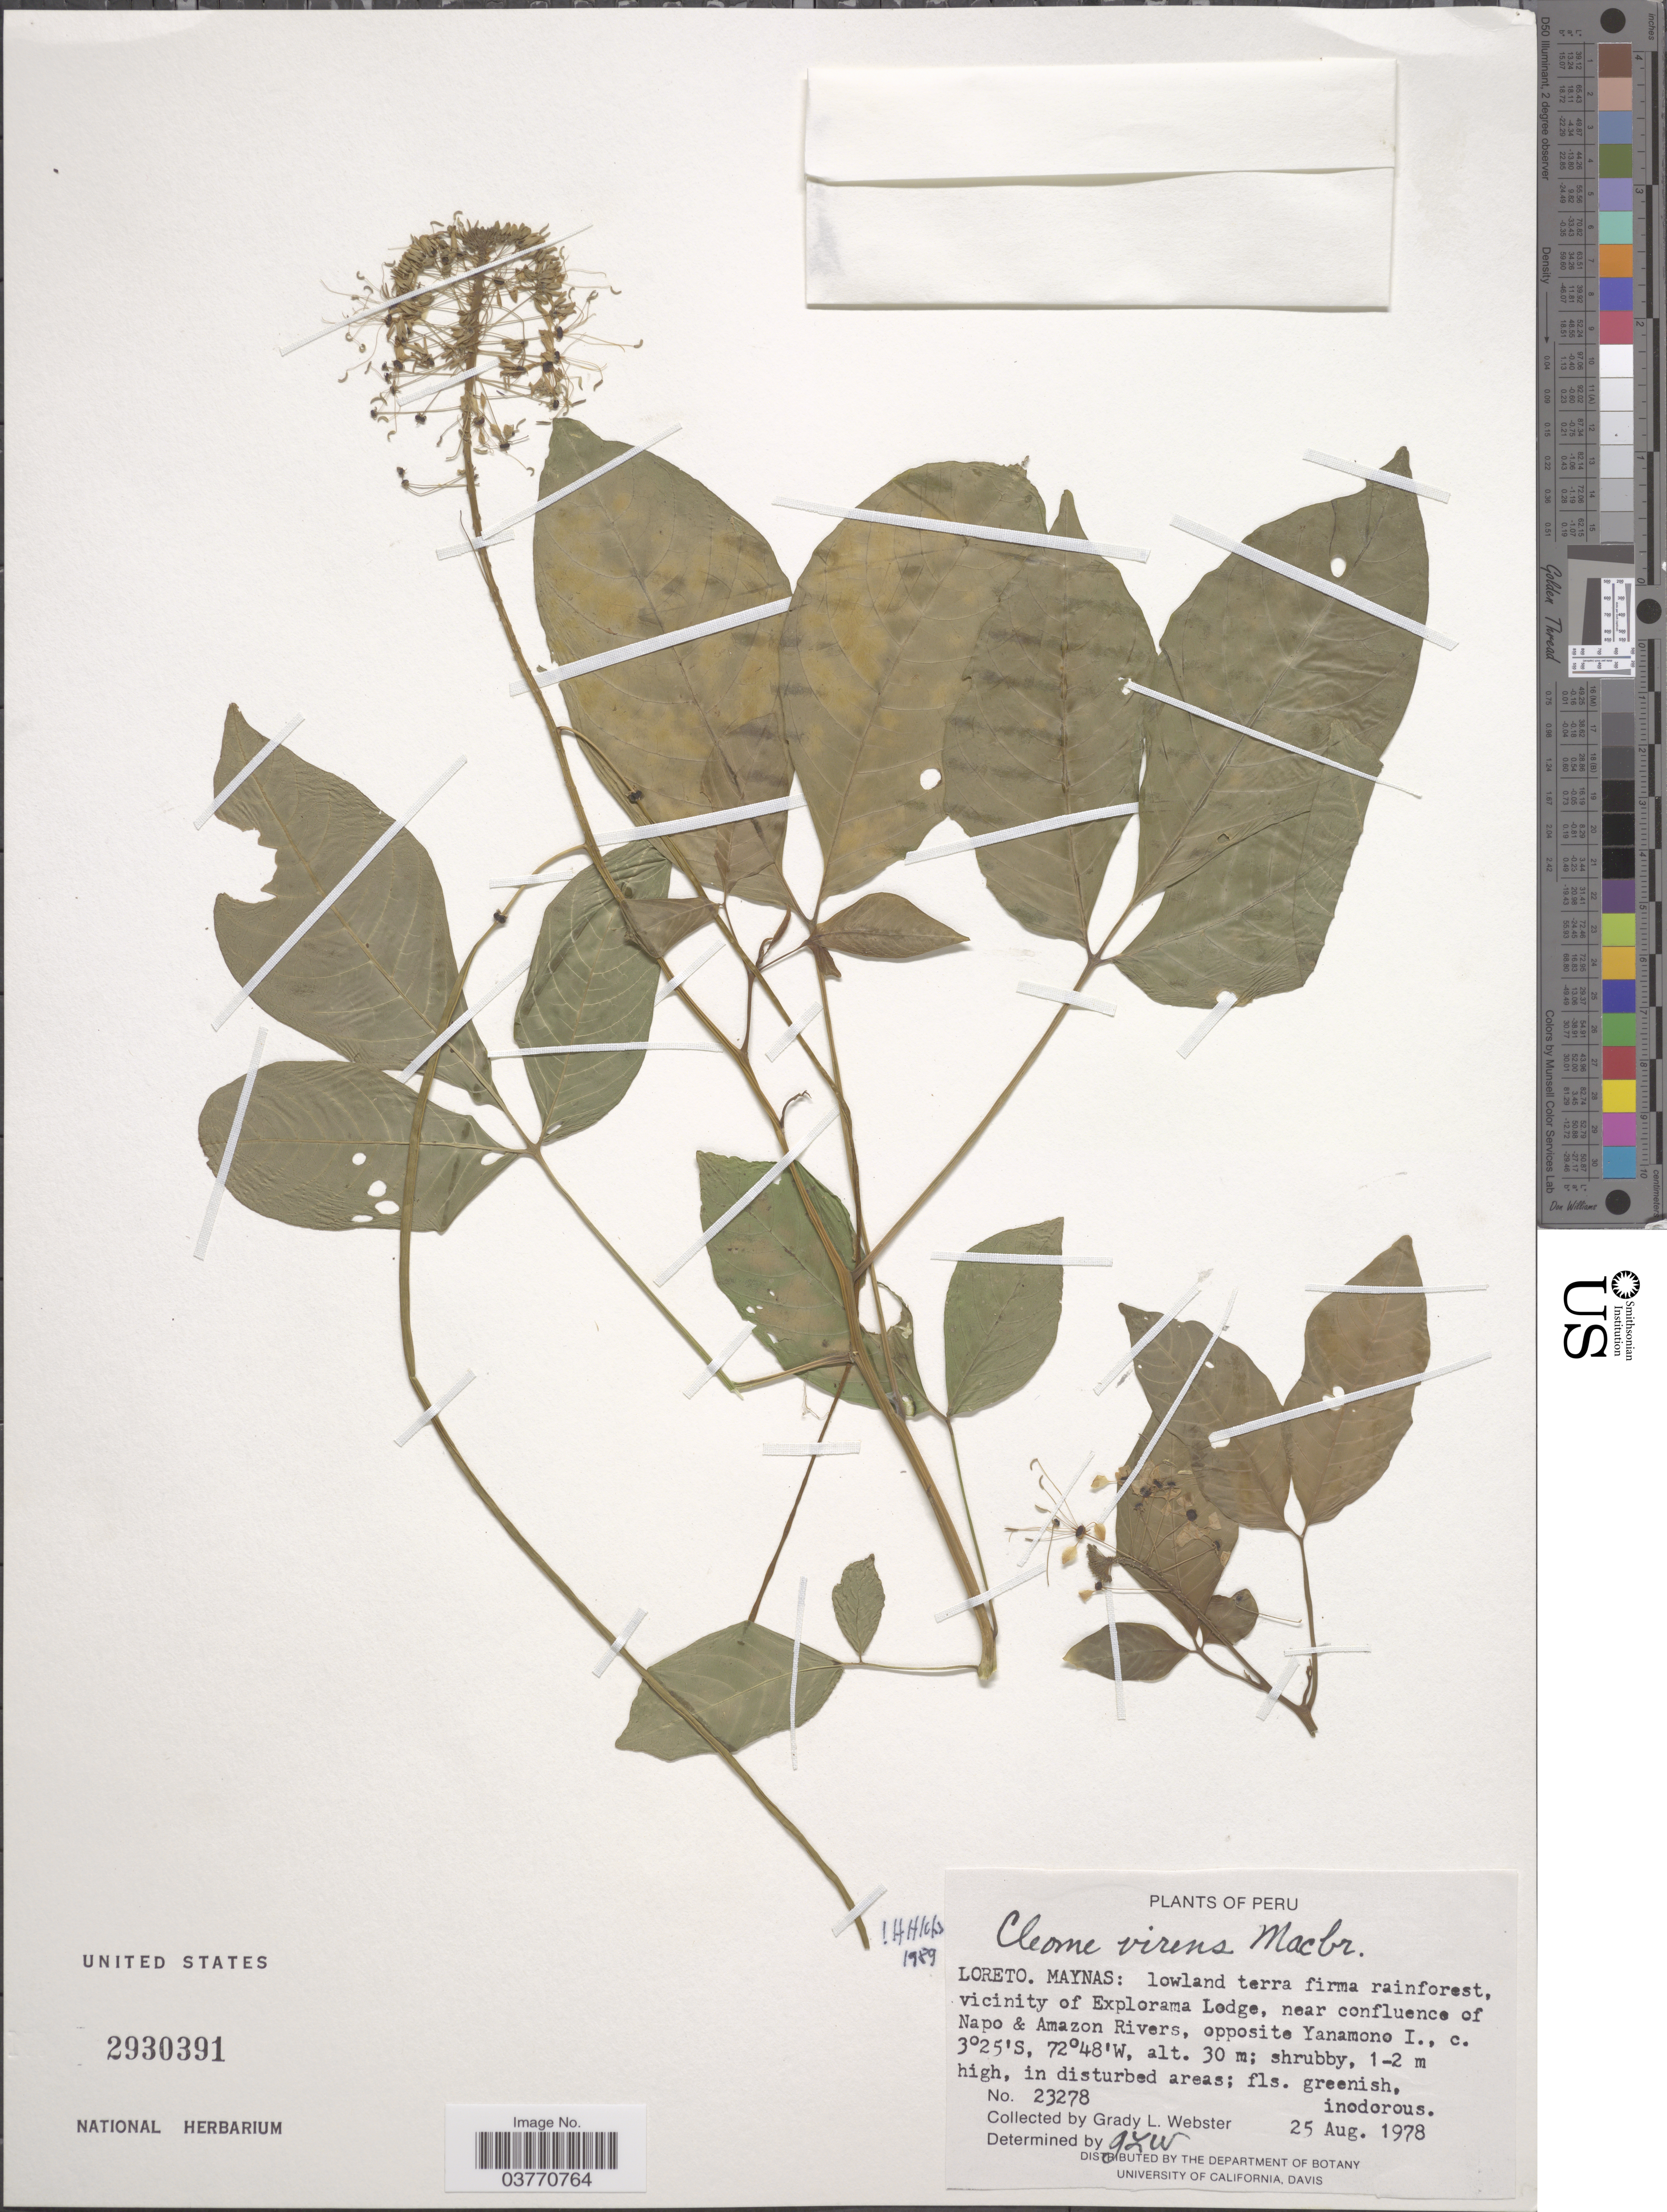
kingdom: Plantae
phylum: Tracheophyta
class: Magnoliopsida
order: Brassicales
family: Cleomaceae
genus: Tarenaya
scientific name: Tarenaya virens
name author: (J.F. Macbr.) Soares Neto & Roalson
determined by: Strong, M. T., (US), Smithsonian Institution - National Museum of Natural History (UNITED STATES)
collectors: G. L. Webster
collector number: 23278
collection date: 1978-08-25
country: Peru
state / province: Loreto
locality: Maynas: lowland terra firma rainforest, vicinity of Explorama Lodge, near confluence of Napo & Amazon Rivers, opposite Yanamono I.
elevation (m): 30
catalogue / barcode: US 2930391